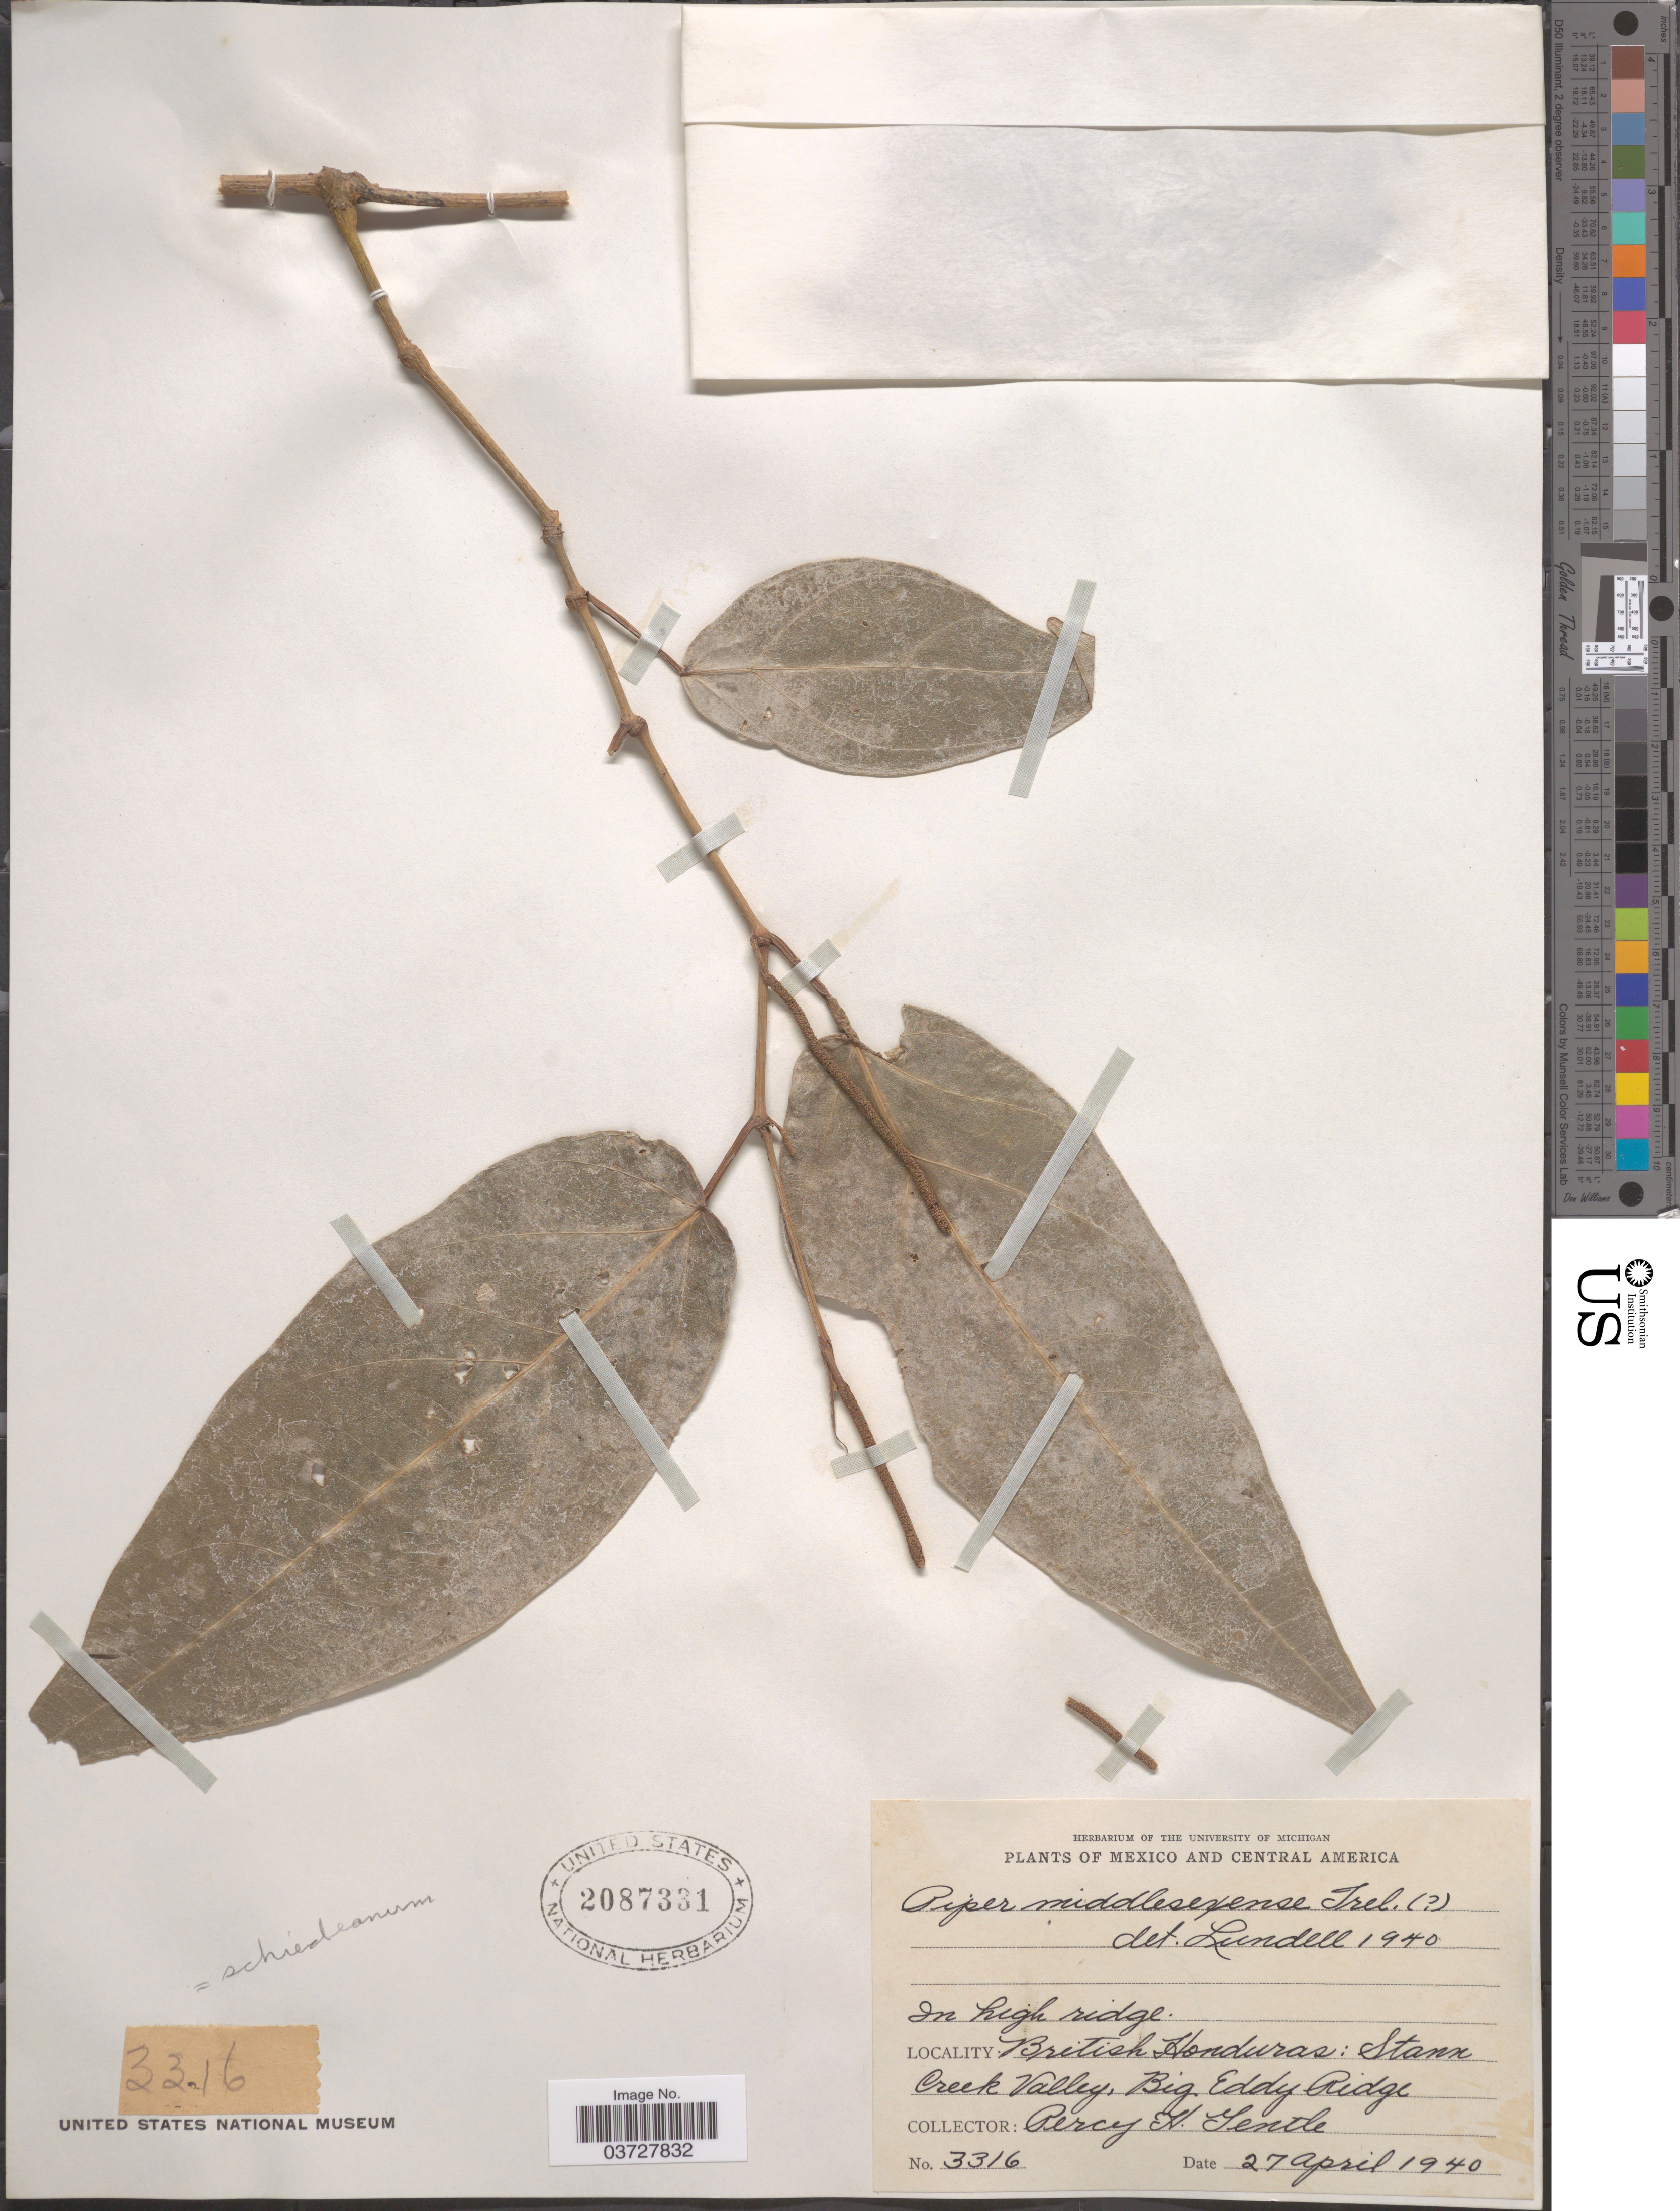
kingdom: Plantae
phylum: Tracheophyta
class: Magnoliopsida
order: Piperales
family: Piperaceae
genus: Piper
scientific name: Piper scabrum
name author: Sw.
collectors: P. H. Gentle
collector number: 3316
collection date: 1940-04-27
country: Belize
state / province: Stann Creek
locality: British Honduras: Stann Creek Valley, Big Eddy Ridge.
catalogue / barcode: US 2087331